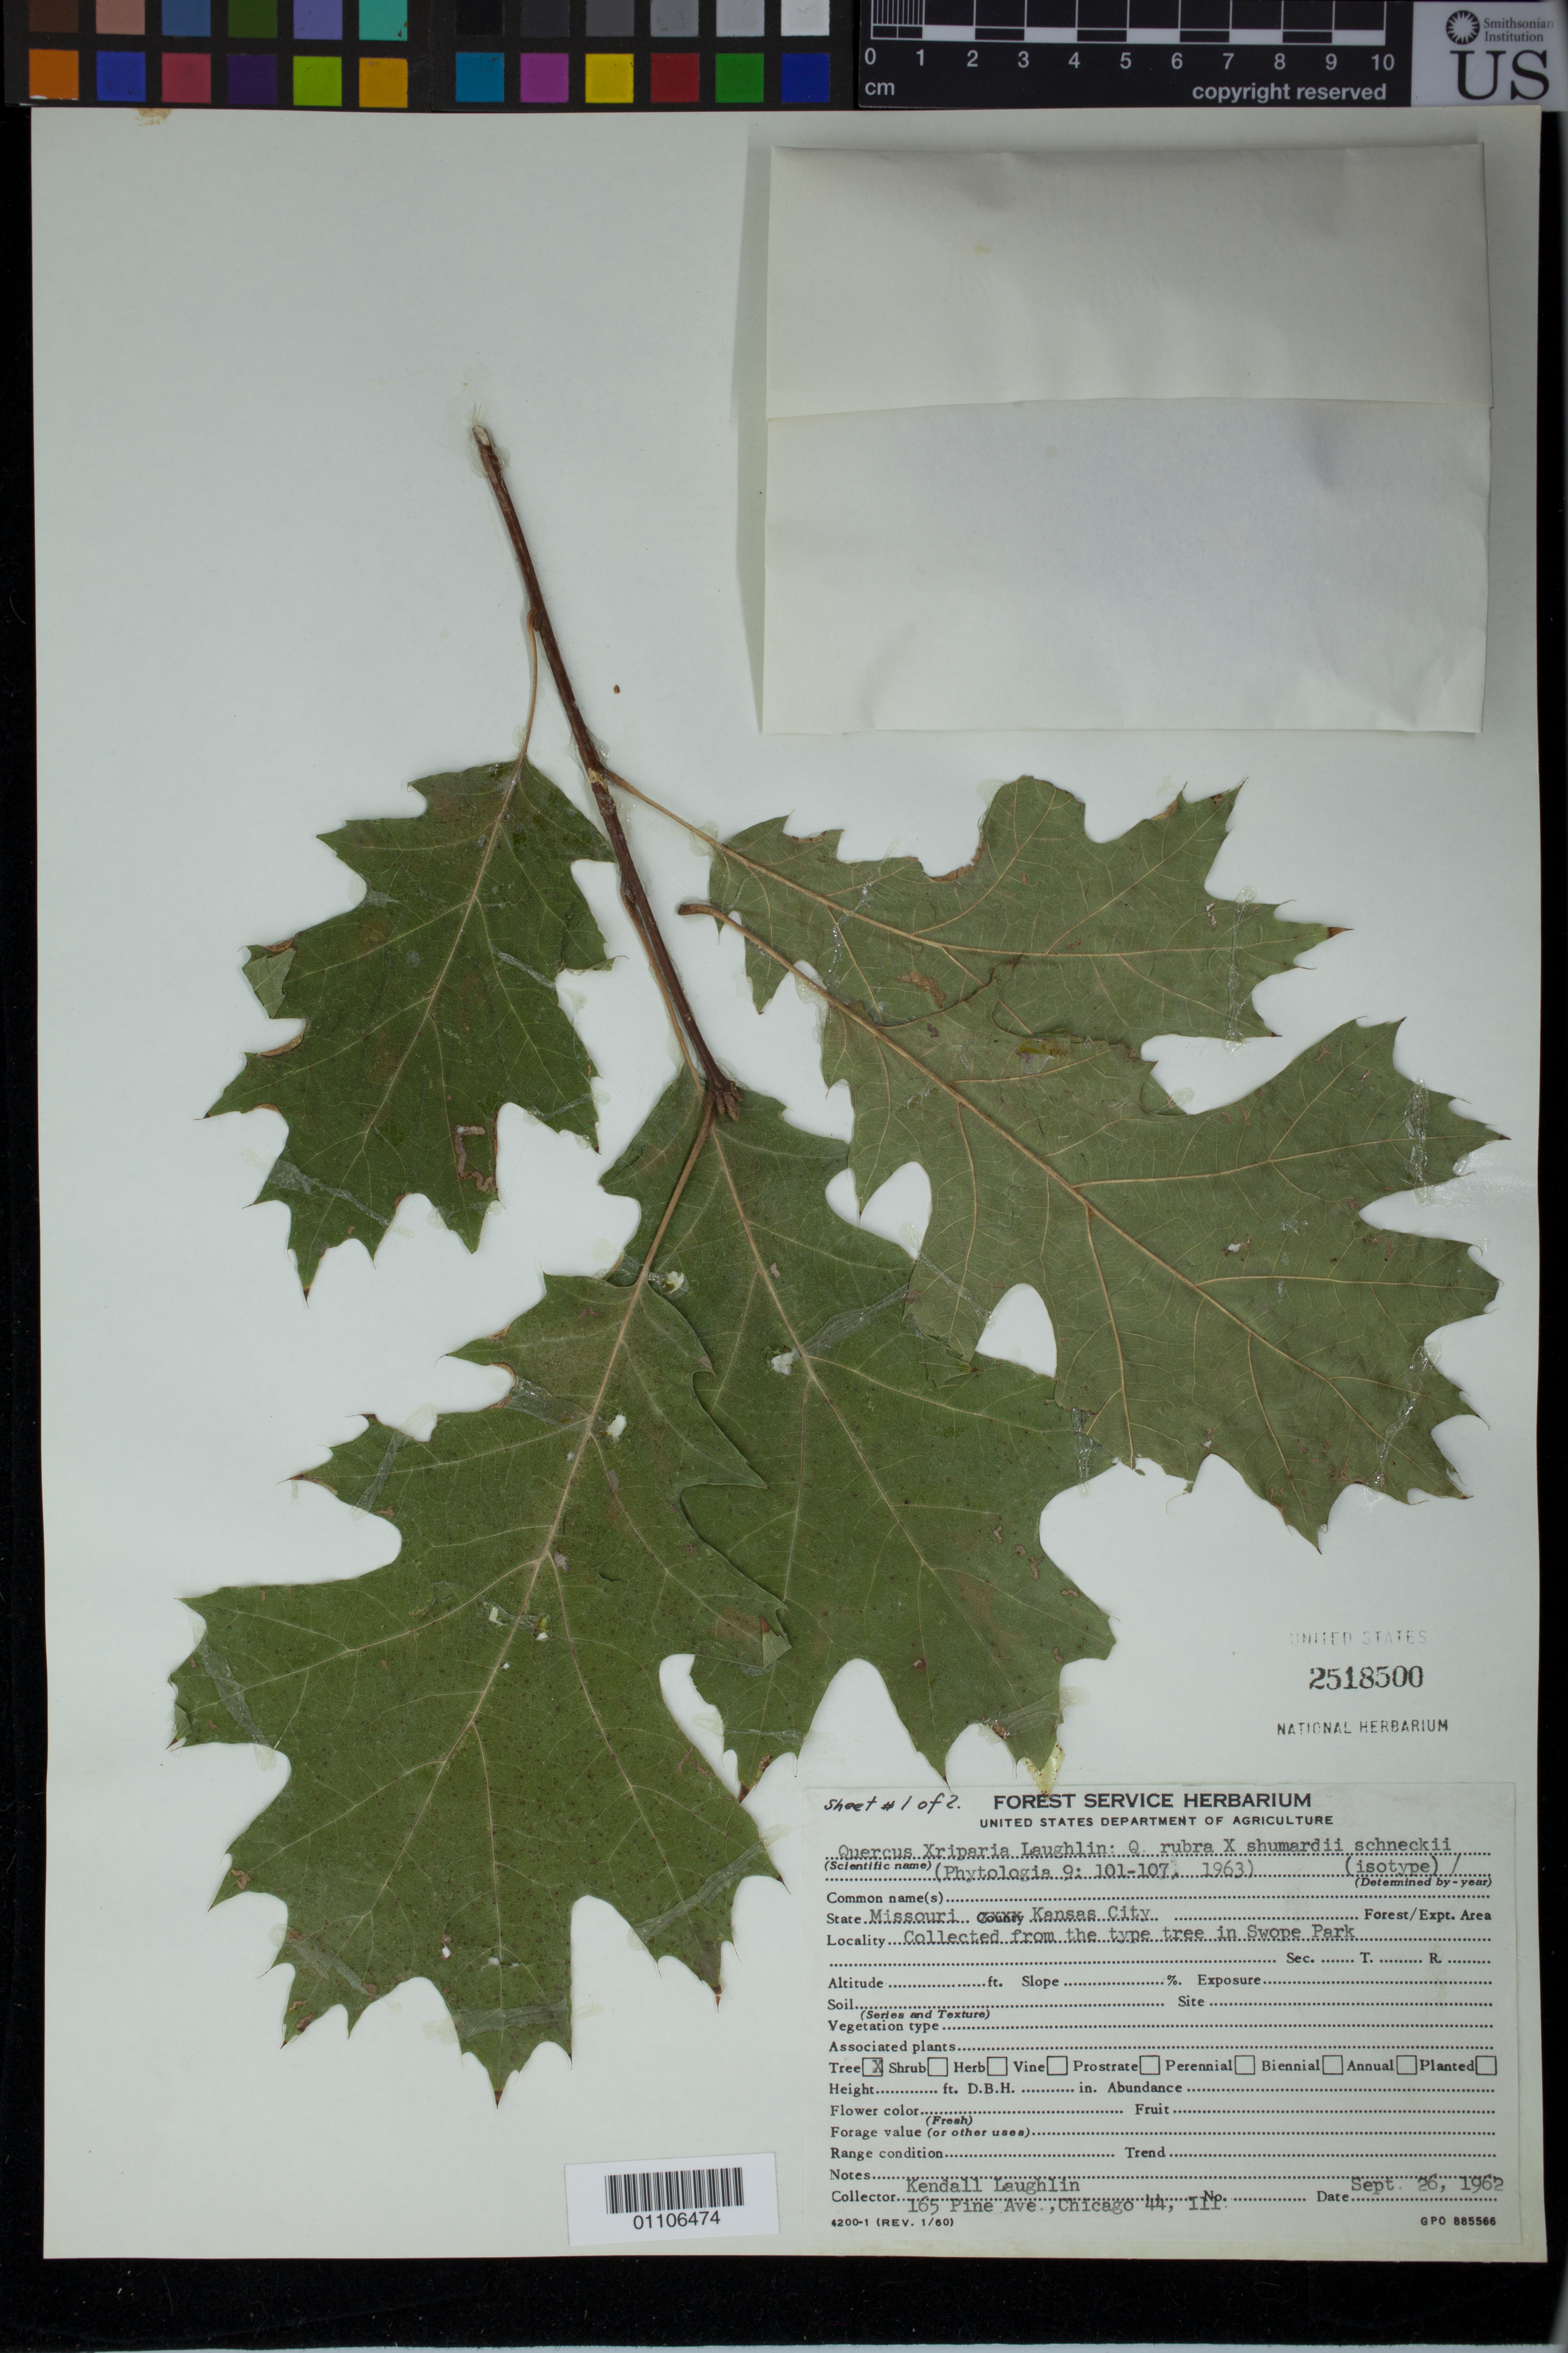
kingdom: Plantae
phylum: Tracheophyta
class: Magnoliopsida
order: Fagales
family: Fagaceae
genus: Quercus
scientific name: Quercus x riparia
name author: Laughlin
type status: Isotype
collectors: K. Laughlin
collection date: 1962-09-26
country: United States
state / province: Missouri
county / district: Kansas City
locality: Swope Park, Kansas City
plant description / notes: Specimen is annotated "sheet # 1 of 2"; "sheet 2" consists of photo and description (with no specimen).; Name may not be validly published; reference to type is rather vague and indirect, but specimens labeled "holotype" and "isotype", collected by the author on date and at locality cited in publication, are deposited at herbaria as indicated in protologue (holotype: K; isotype: US).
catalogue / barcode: US 2518500